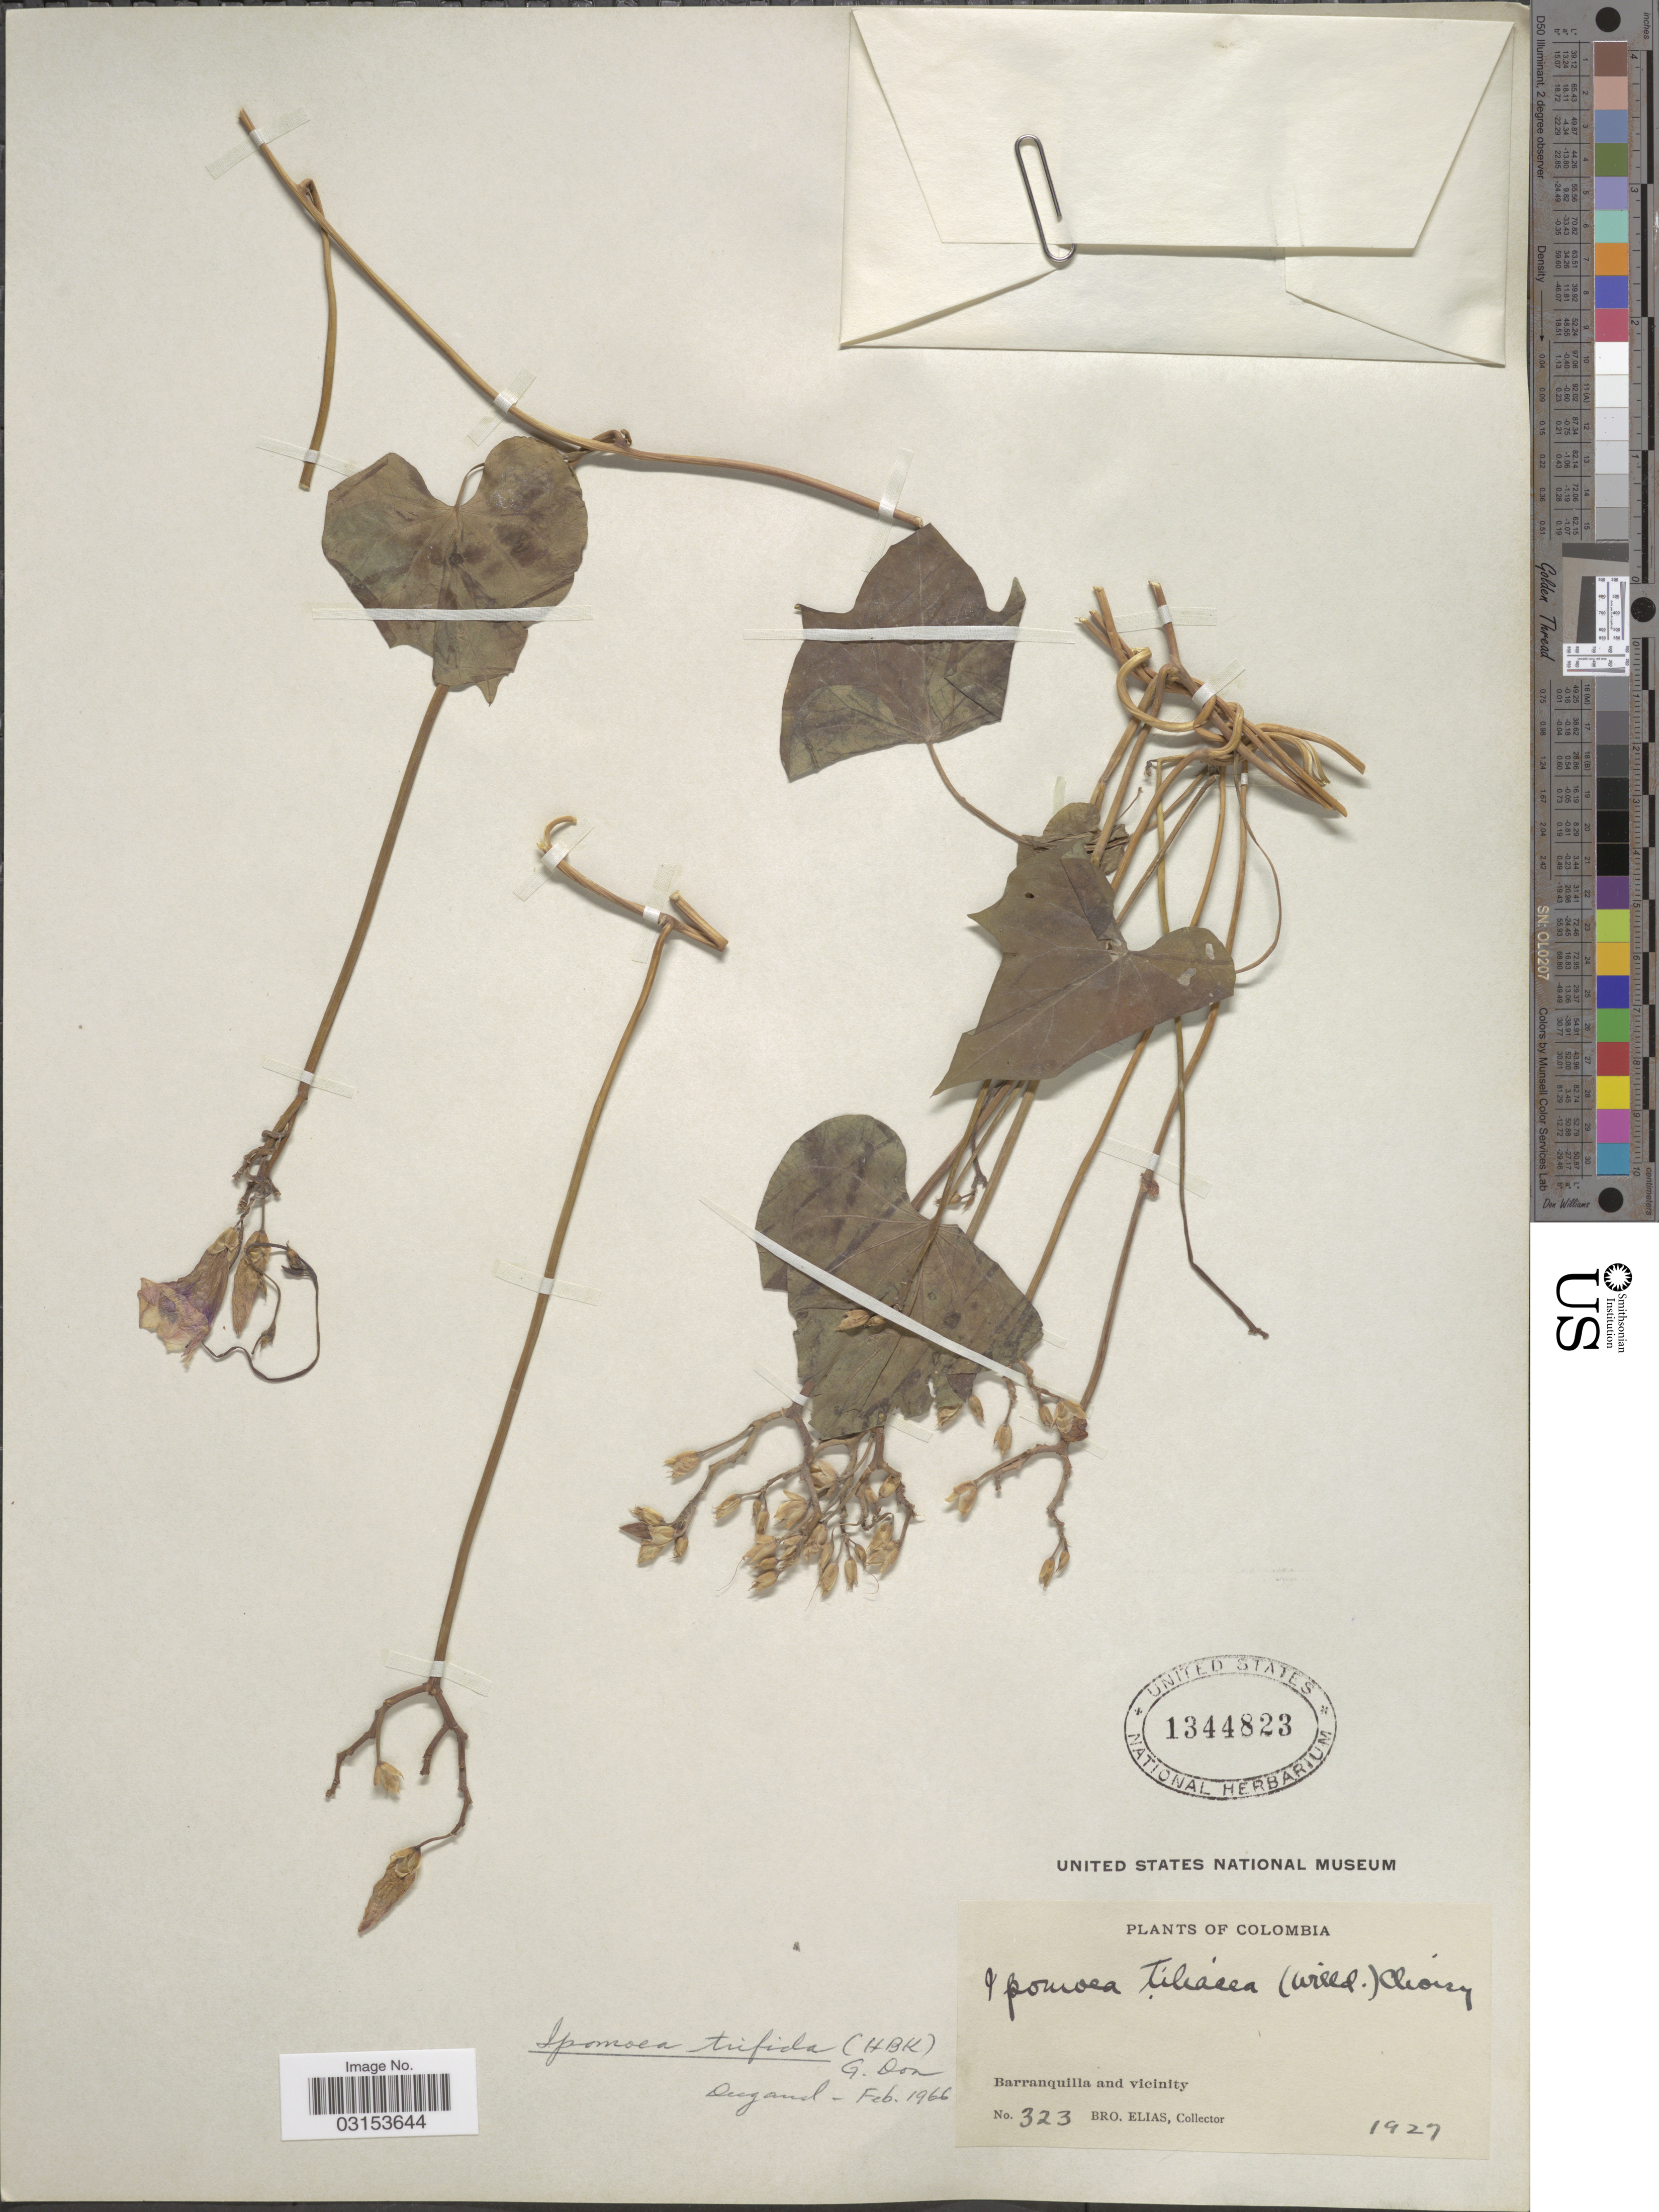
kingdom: Plantae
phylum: Tracheophyta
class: Magnoliopsida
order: Solanales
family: Convolvulaceae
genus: Ipomoea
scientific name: Ipomoea trifida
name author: (Kunth) G. Don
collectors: Bro. Elias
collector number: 323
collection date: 1927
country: Colombia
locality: Barranquilla and vicinity.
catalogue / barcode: US 1344823